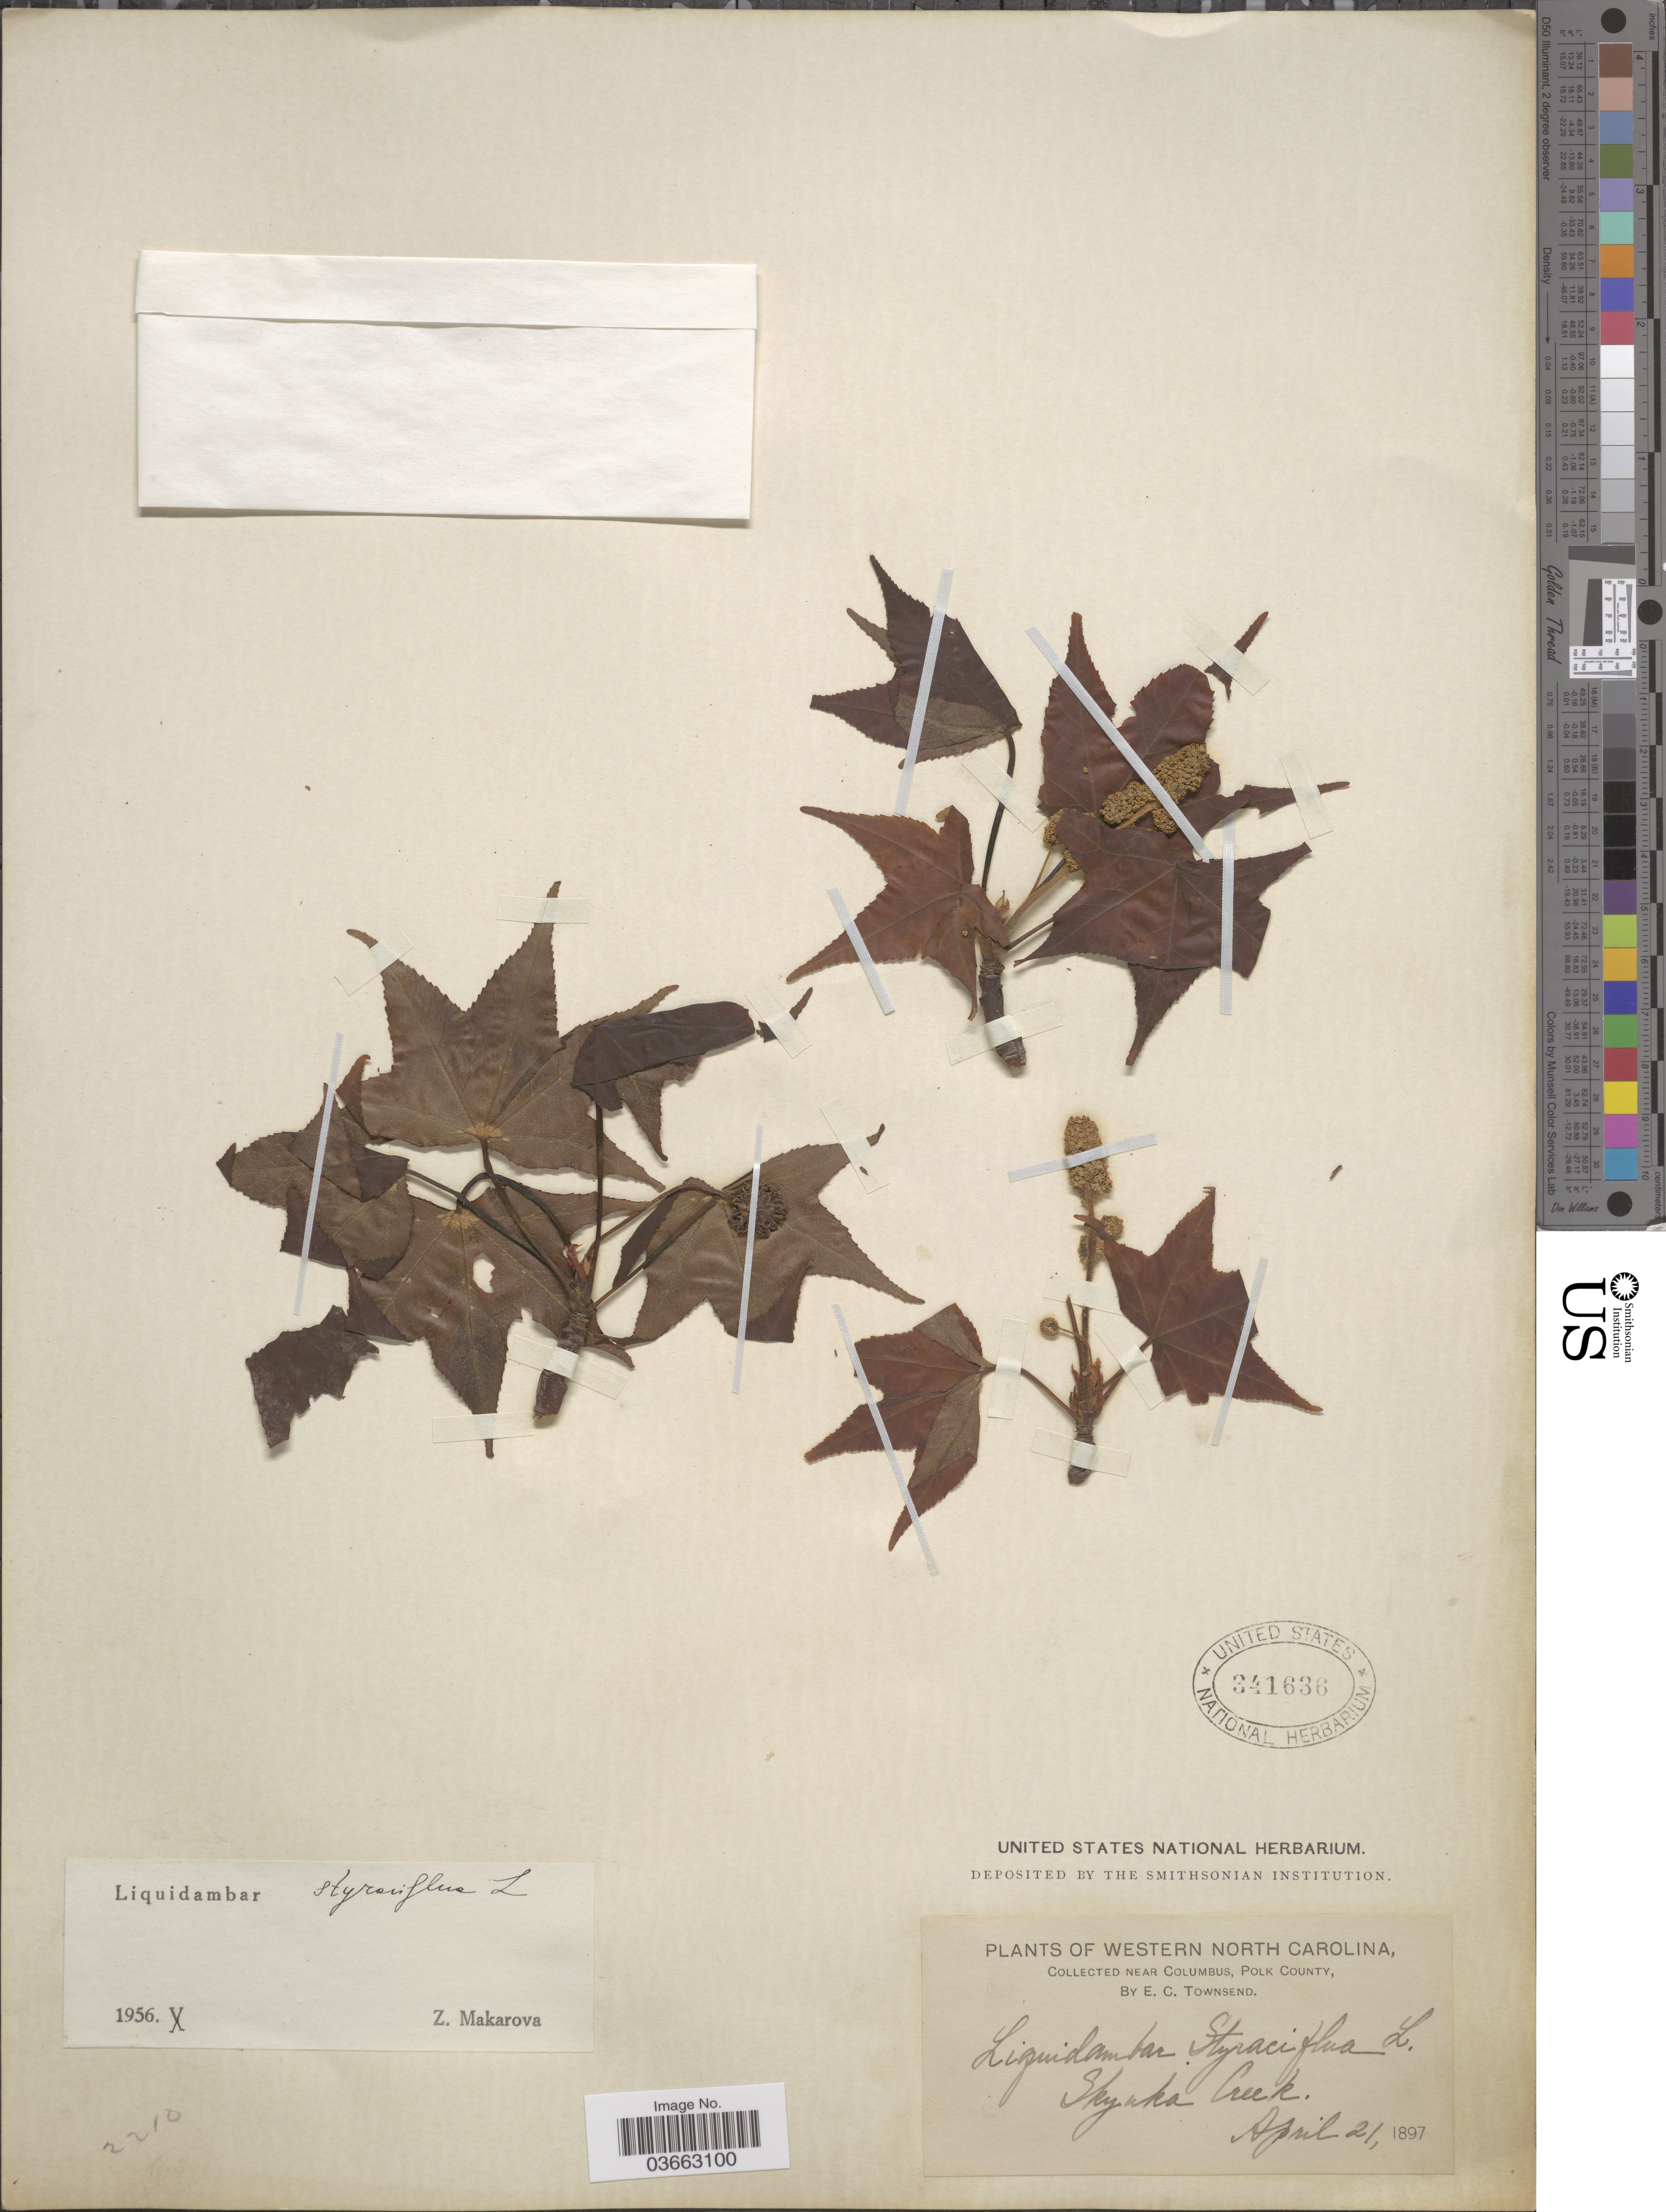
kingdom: Plantae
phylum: Tracheophyta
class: Magnoliopsida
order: Saxifragales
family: Altingiaceae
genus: Liquidambar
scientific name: Liquidambar styraciflua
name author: L.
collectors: E. C. Townsend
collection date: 1897-04-21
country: United States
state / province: North Carolina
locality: Western North Carolina, near Columbus, Polk County. Skyuka Creek.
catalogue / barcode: US 341636